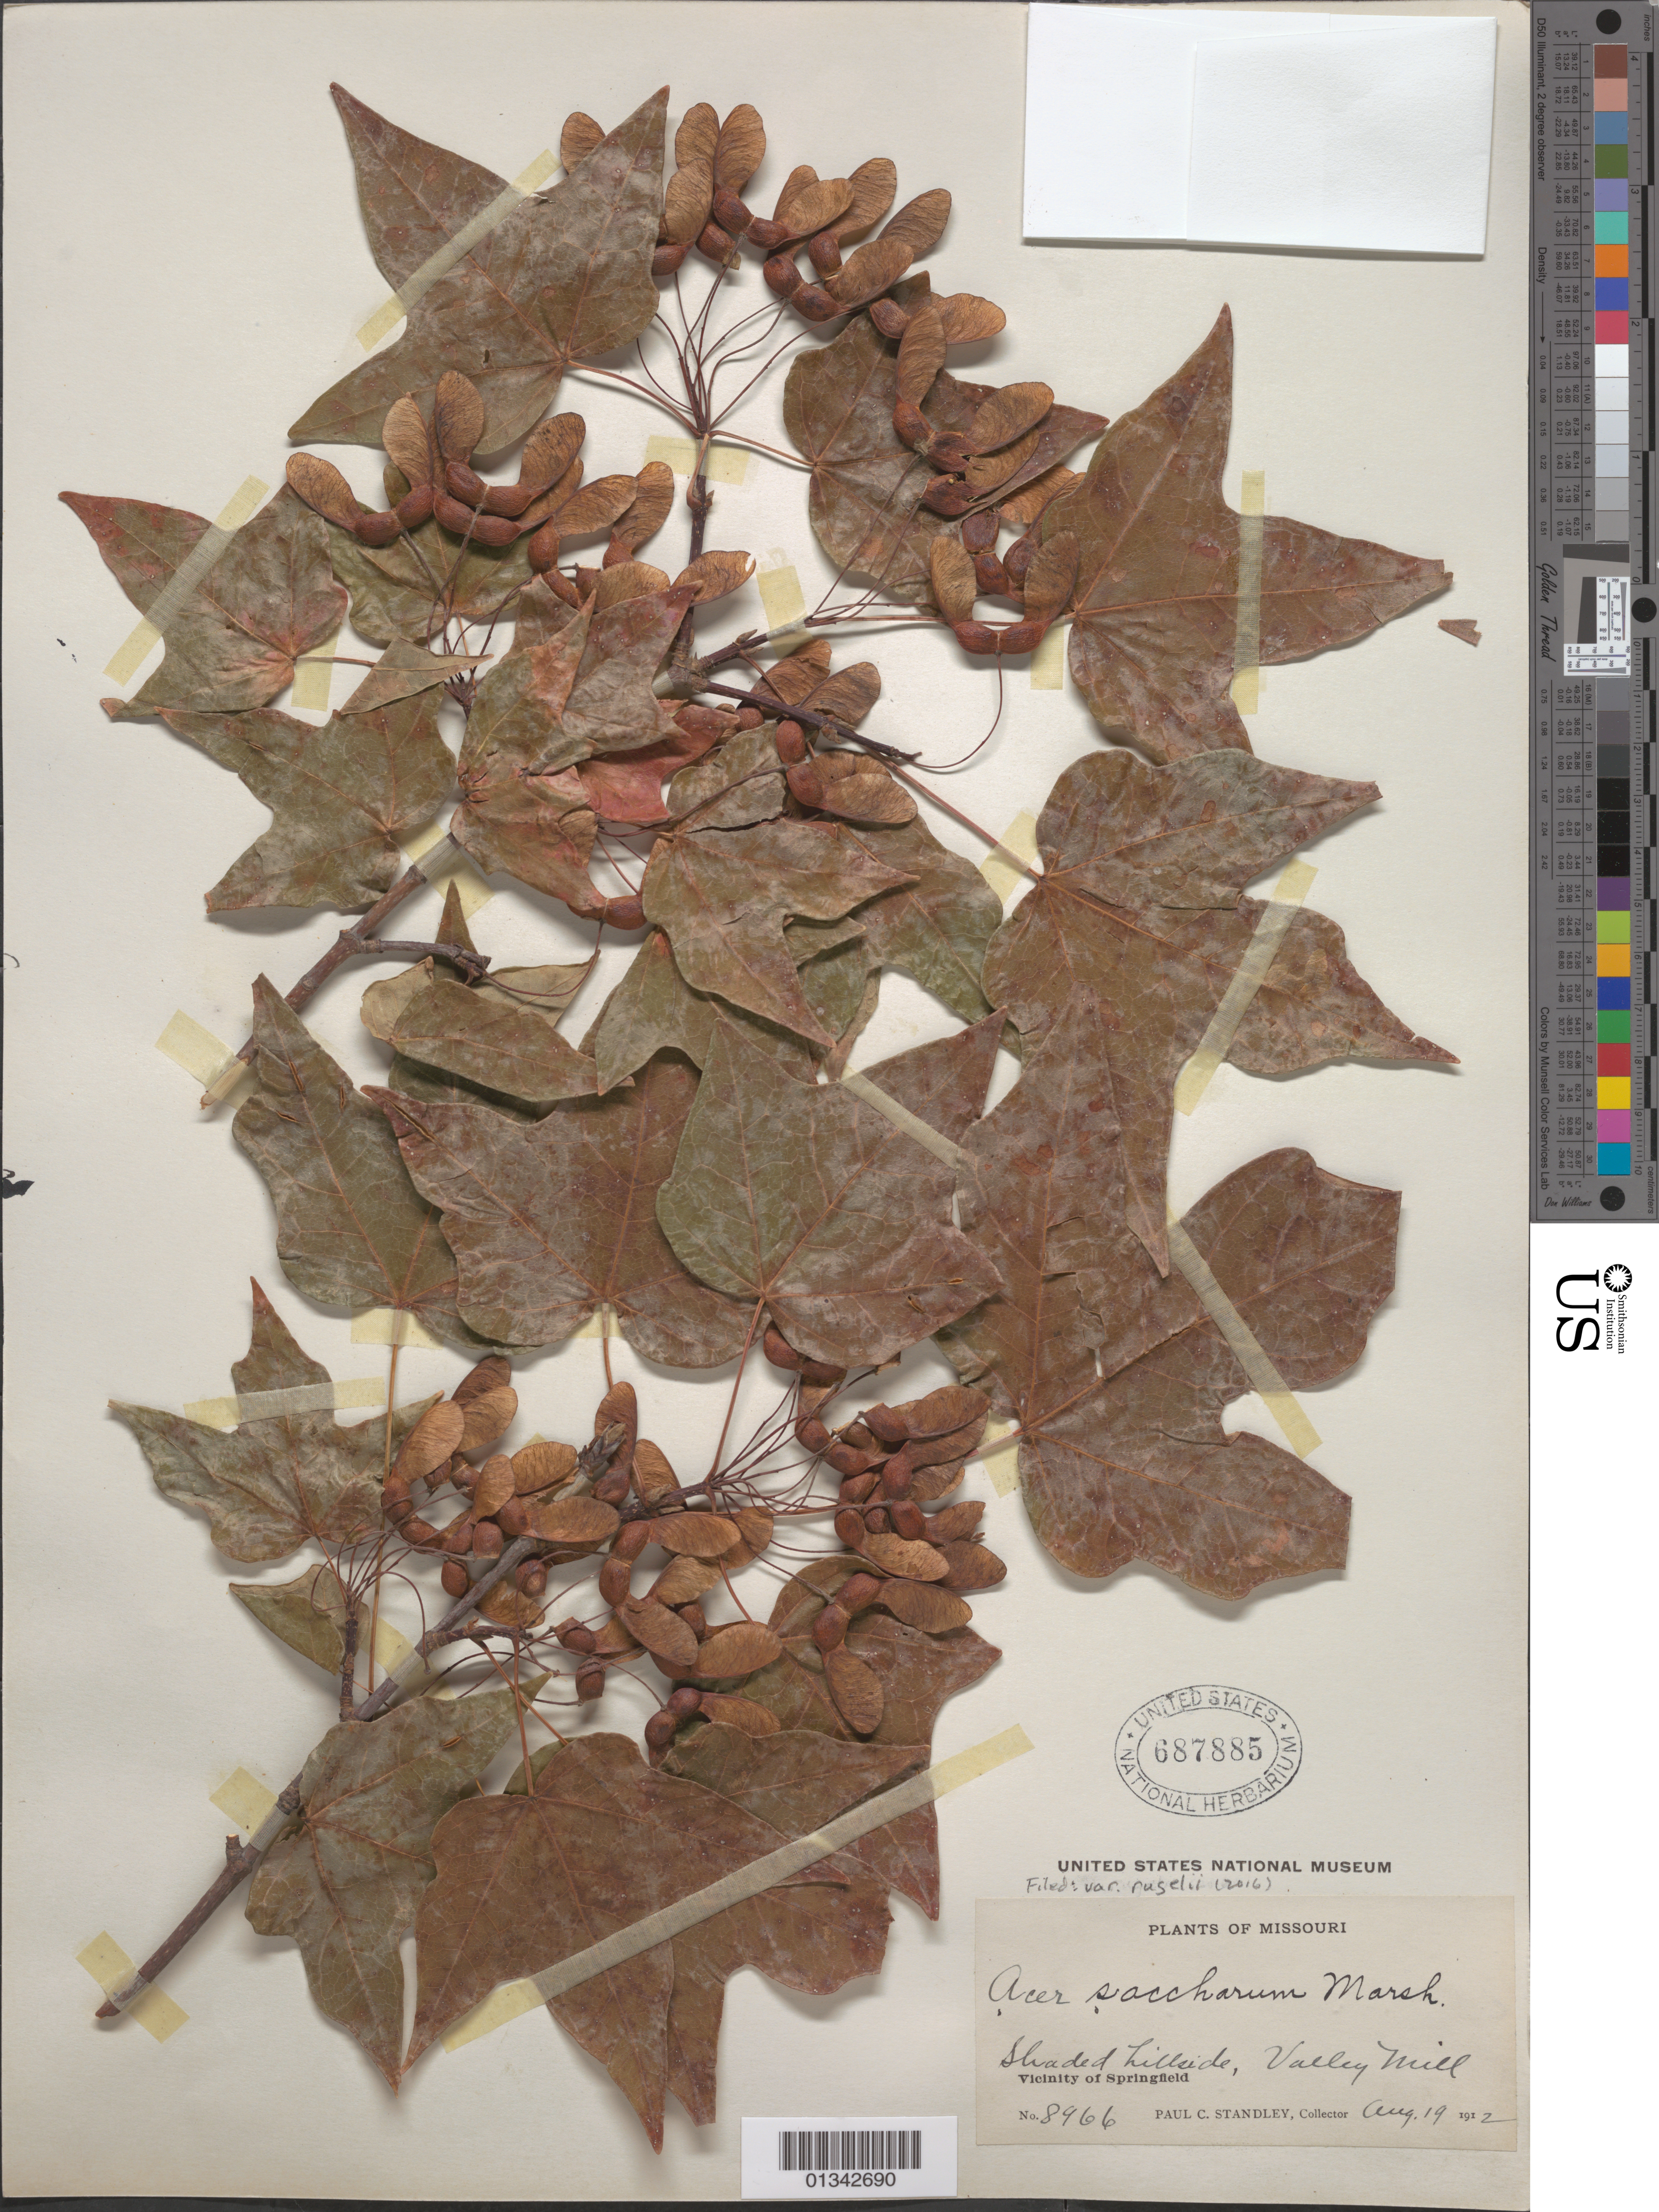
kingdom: Plantae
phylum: Tracheophyta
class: Magnoliopsida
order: Sapindales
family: Sapindaceae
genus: Acer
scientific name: Acer saccharum var. rugelii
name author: (Pax) Rehder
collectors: P. C. Standley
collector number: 8966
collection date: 1912-08-19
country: United States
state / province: Missouri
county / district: Greene County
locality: Springfield vicinity, Valley Mill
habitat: Shaded hillside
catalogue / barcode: US 687885